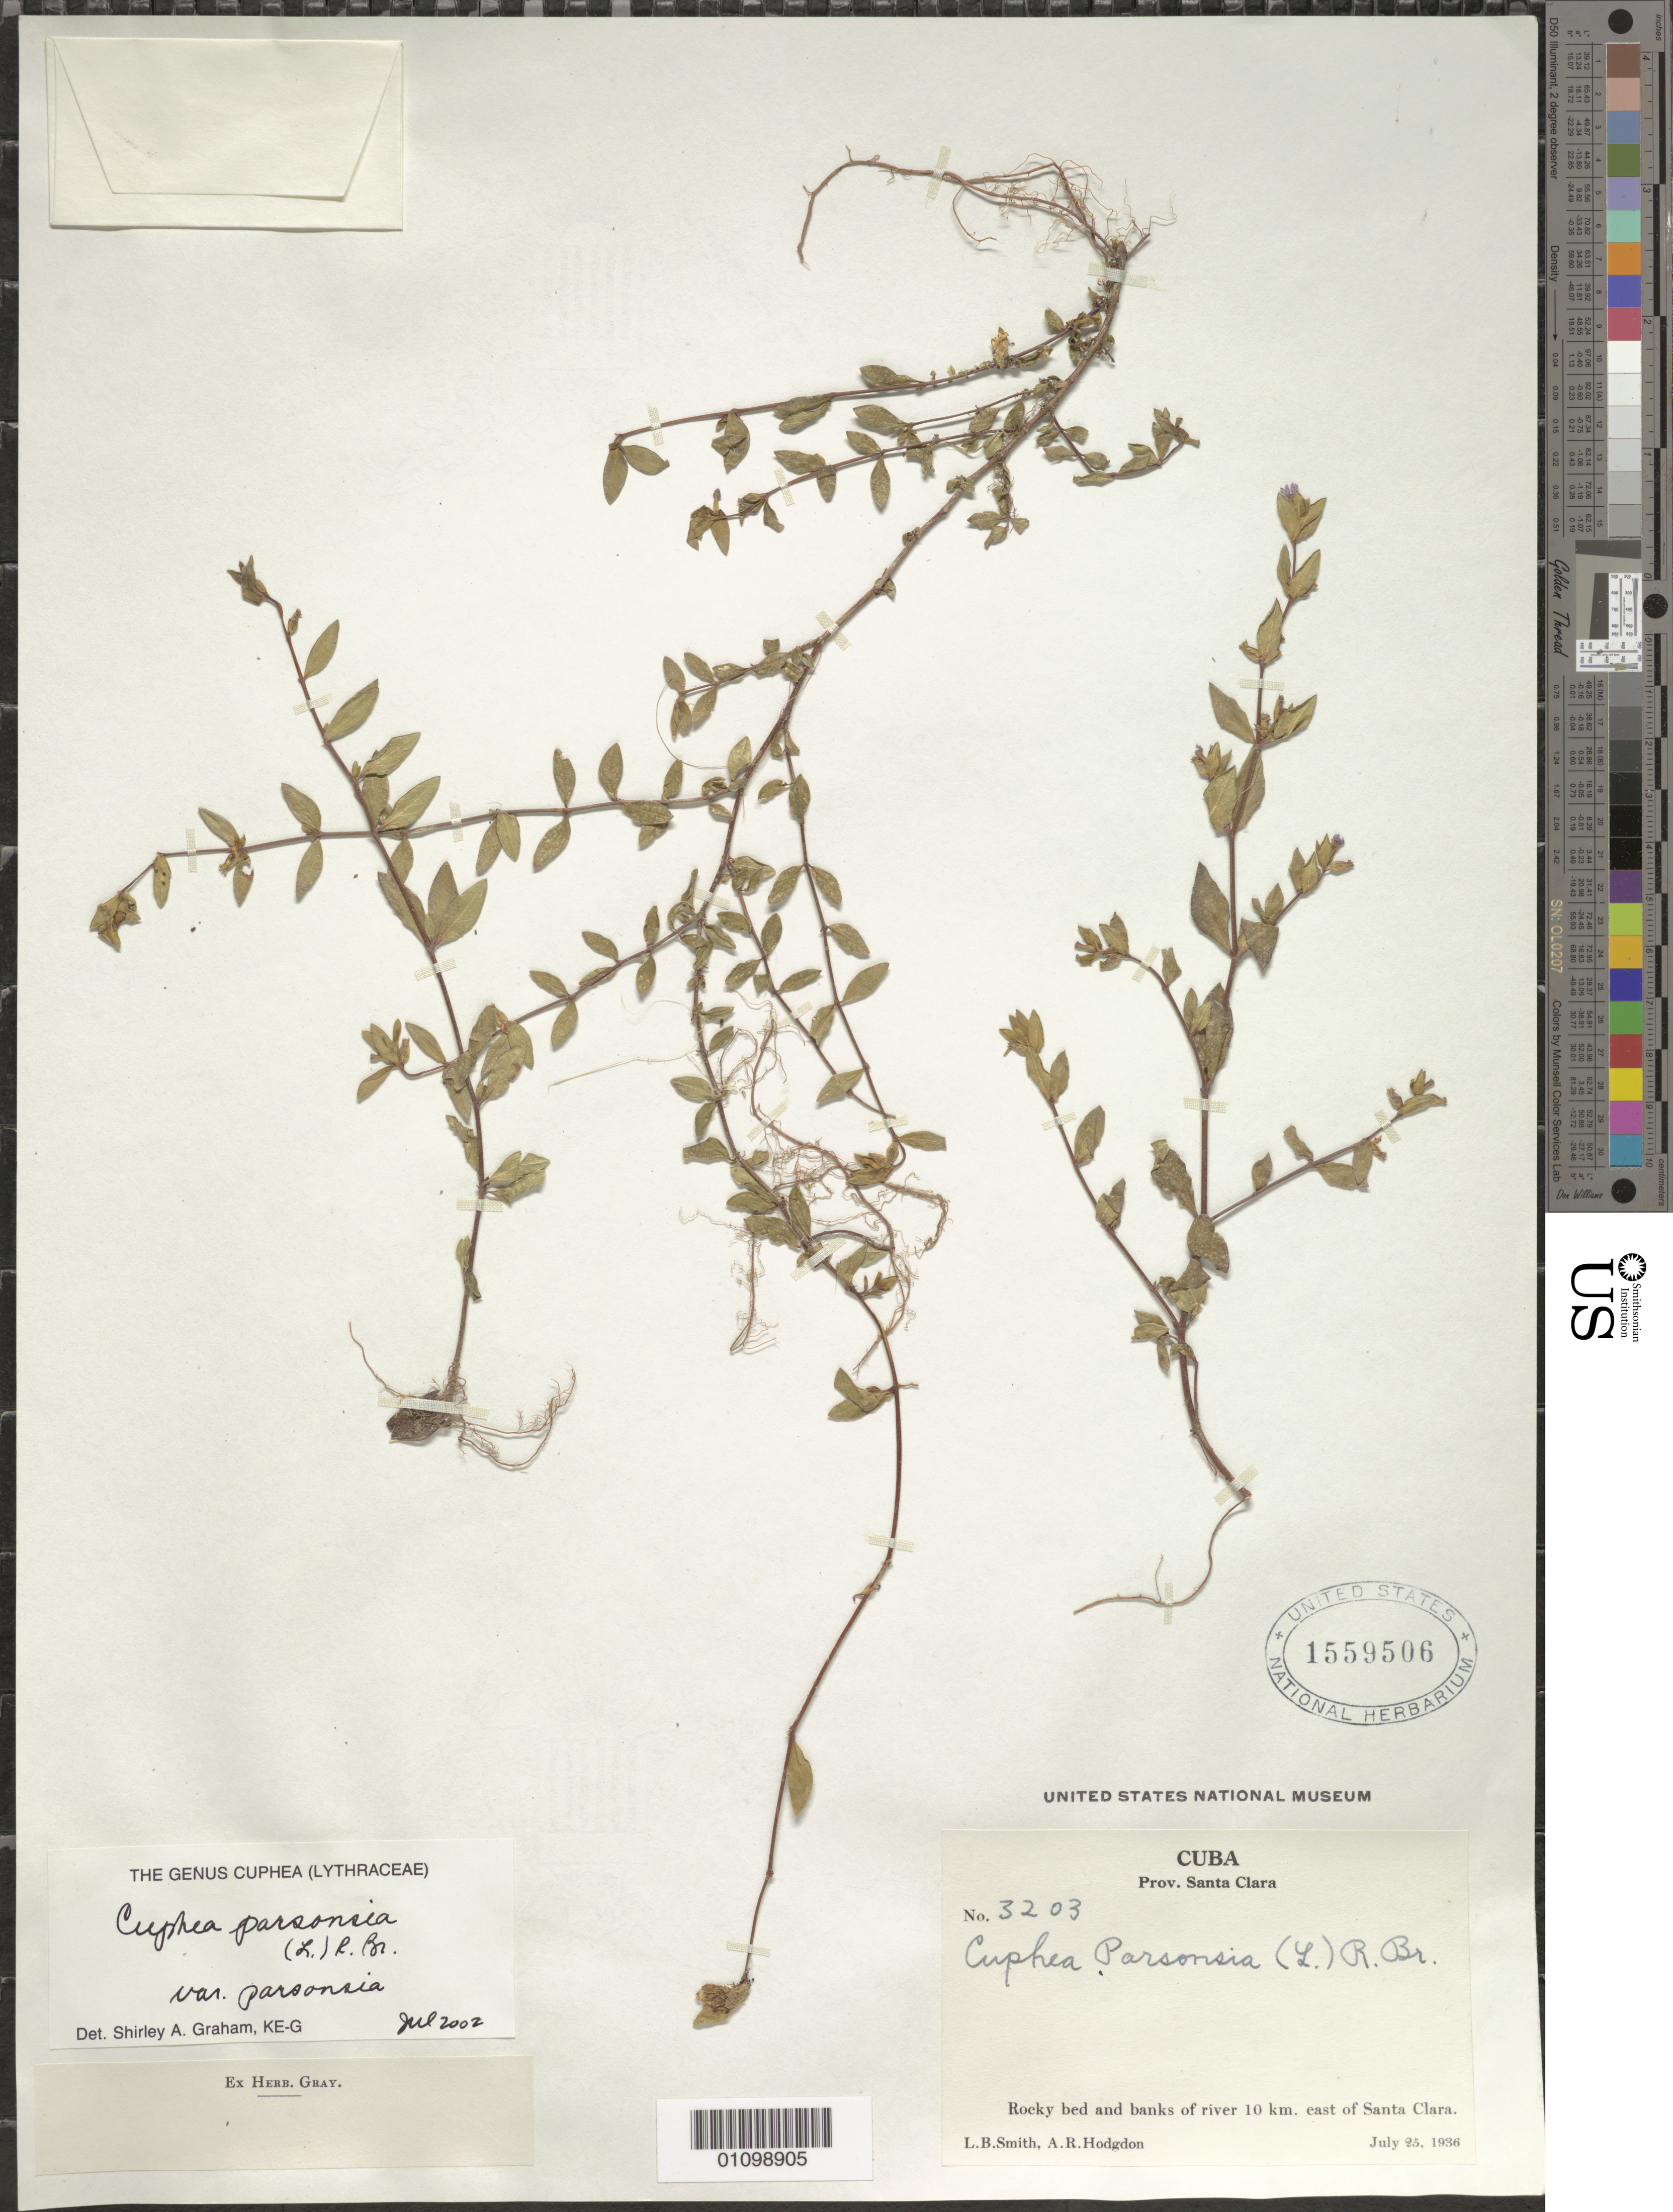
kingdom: Plantae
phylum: Tracheophyta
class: Magnoliopsida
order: Myrtales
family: Lythraceae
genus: Cuphea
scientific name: Cuphea parsonsia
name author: (L.) R. Br. ex Steud.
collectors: L. Smith & A. R. Hodgdon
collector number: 3203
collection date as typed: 25 Jul 1936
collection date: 1936-07-25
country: Cuba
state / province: Villa Clara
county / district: Santa Clara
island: Cuba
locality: Rocky bed and banks of river 10 km E of Santa Clara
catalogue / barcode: US 1559506